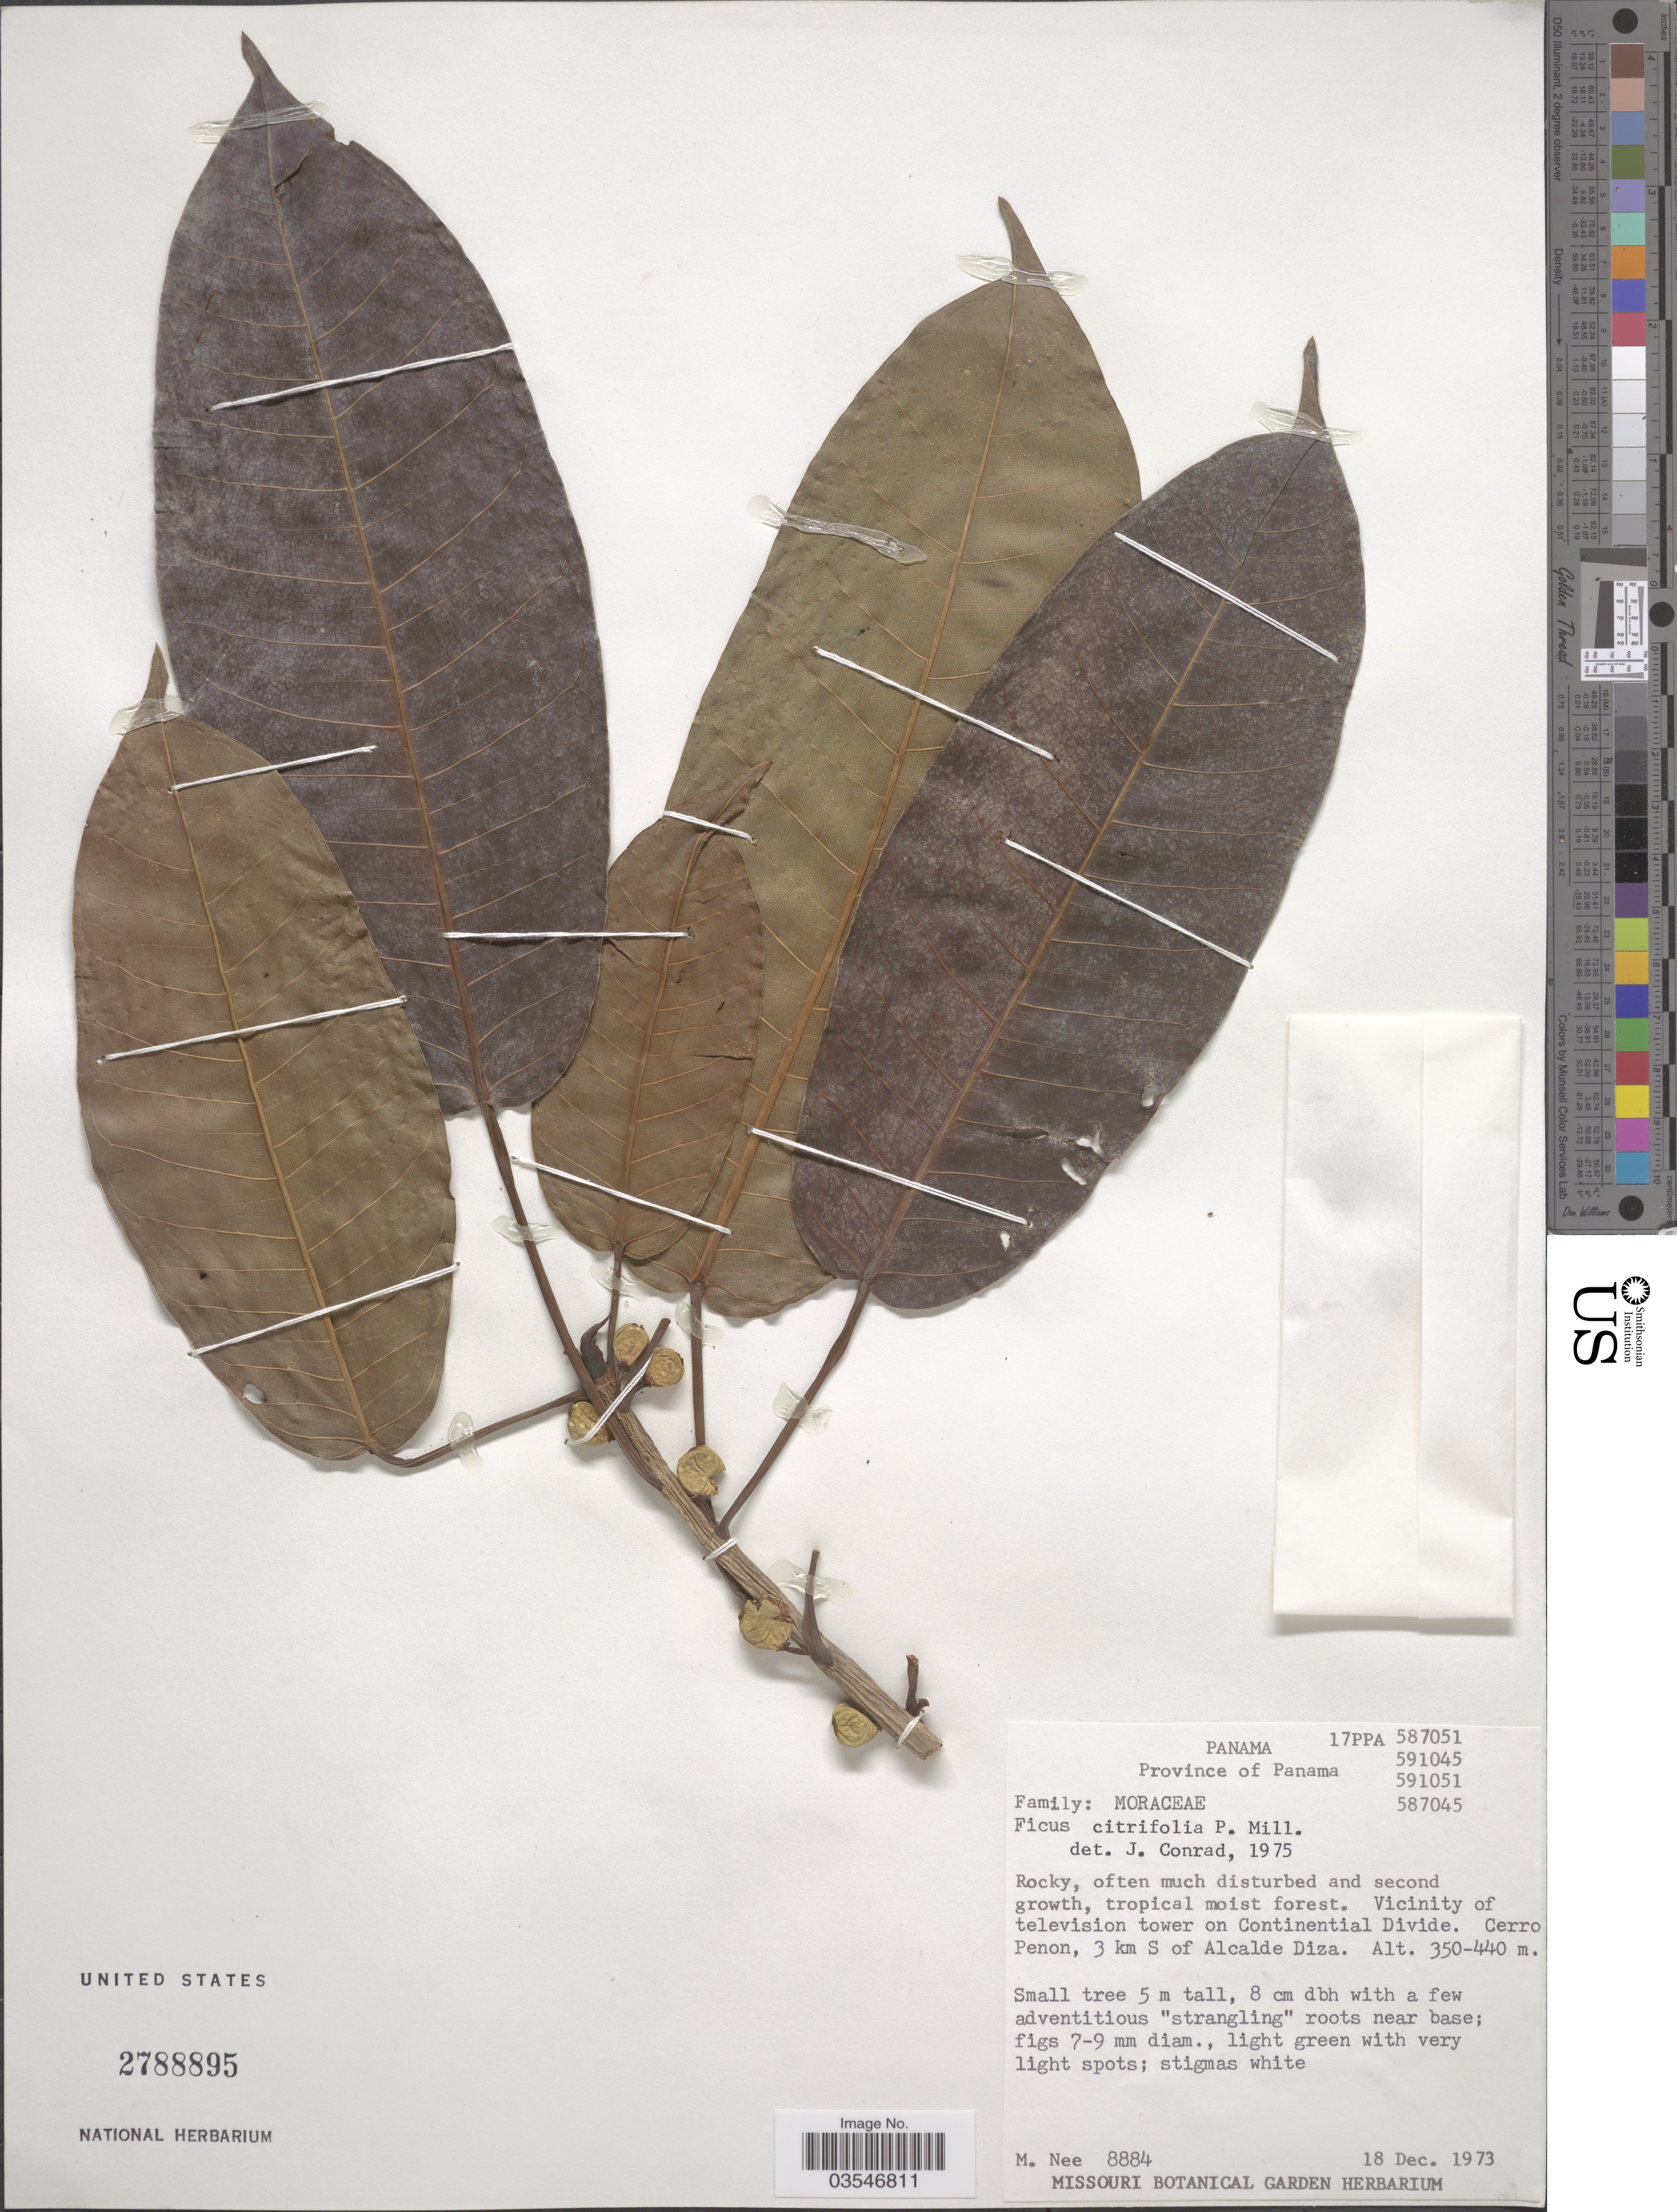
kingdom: Plantae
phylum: Tracheophyta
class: Magnoliopsida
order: Rosales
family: Moraceae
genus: Ficus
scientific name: Ficus hemsleyana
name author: King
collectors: M. Nee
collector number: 8884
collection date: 1973-12-18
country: Panama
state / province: Panamá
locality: Vicinity of television tower on Continential Divide. Cerro Penon, 3 km S of Alcalde Diza.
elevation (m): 350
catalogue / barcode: US 2788895